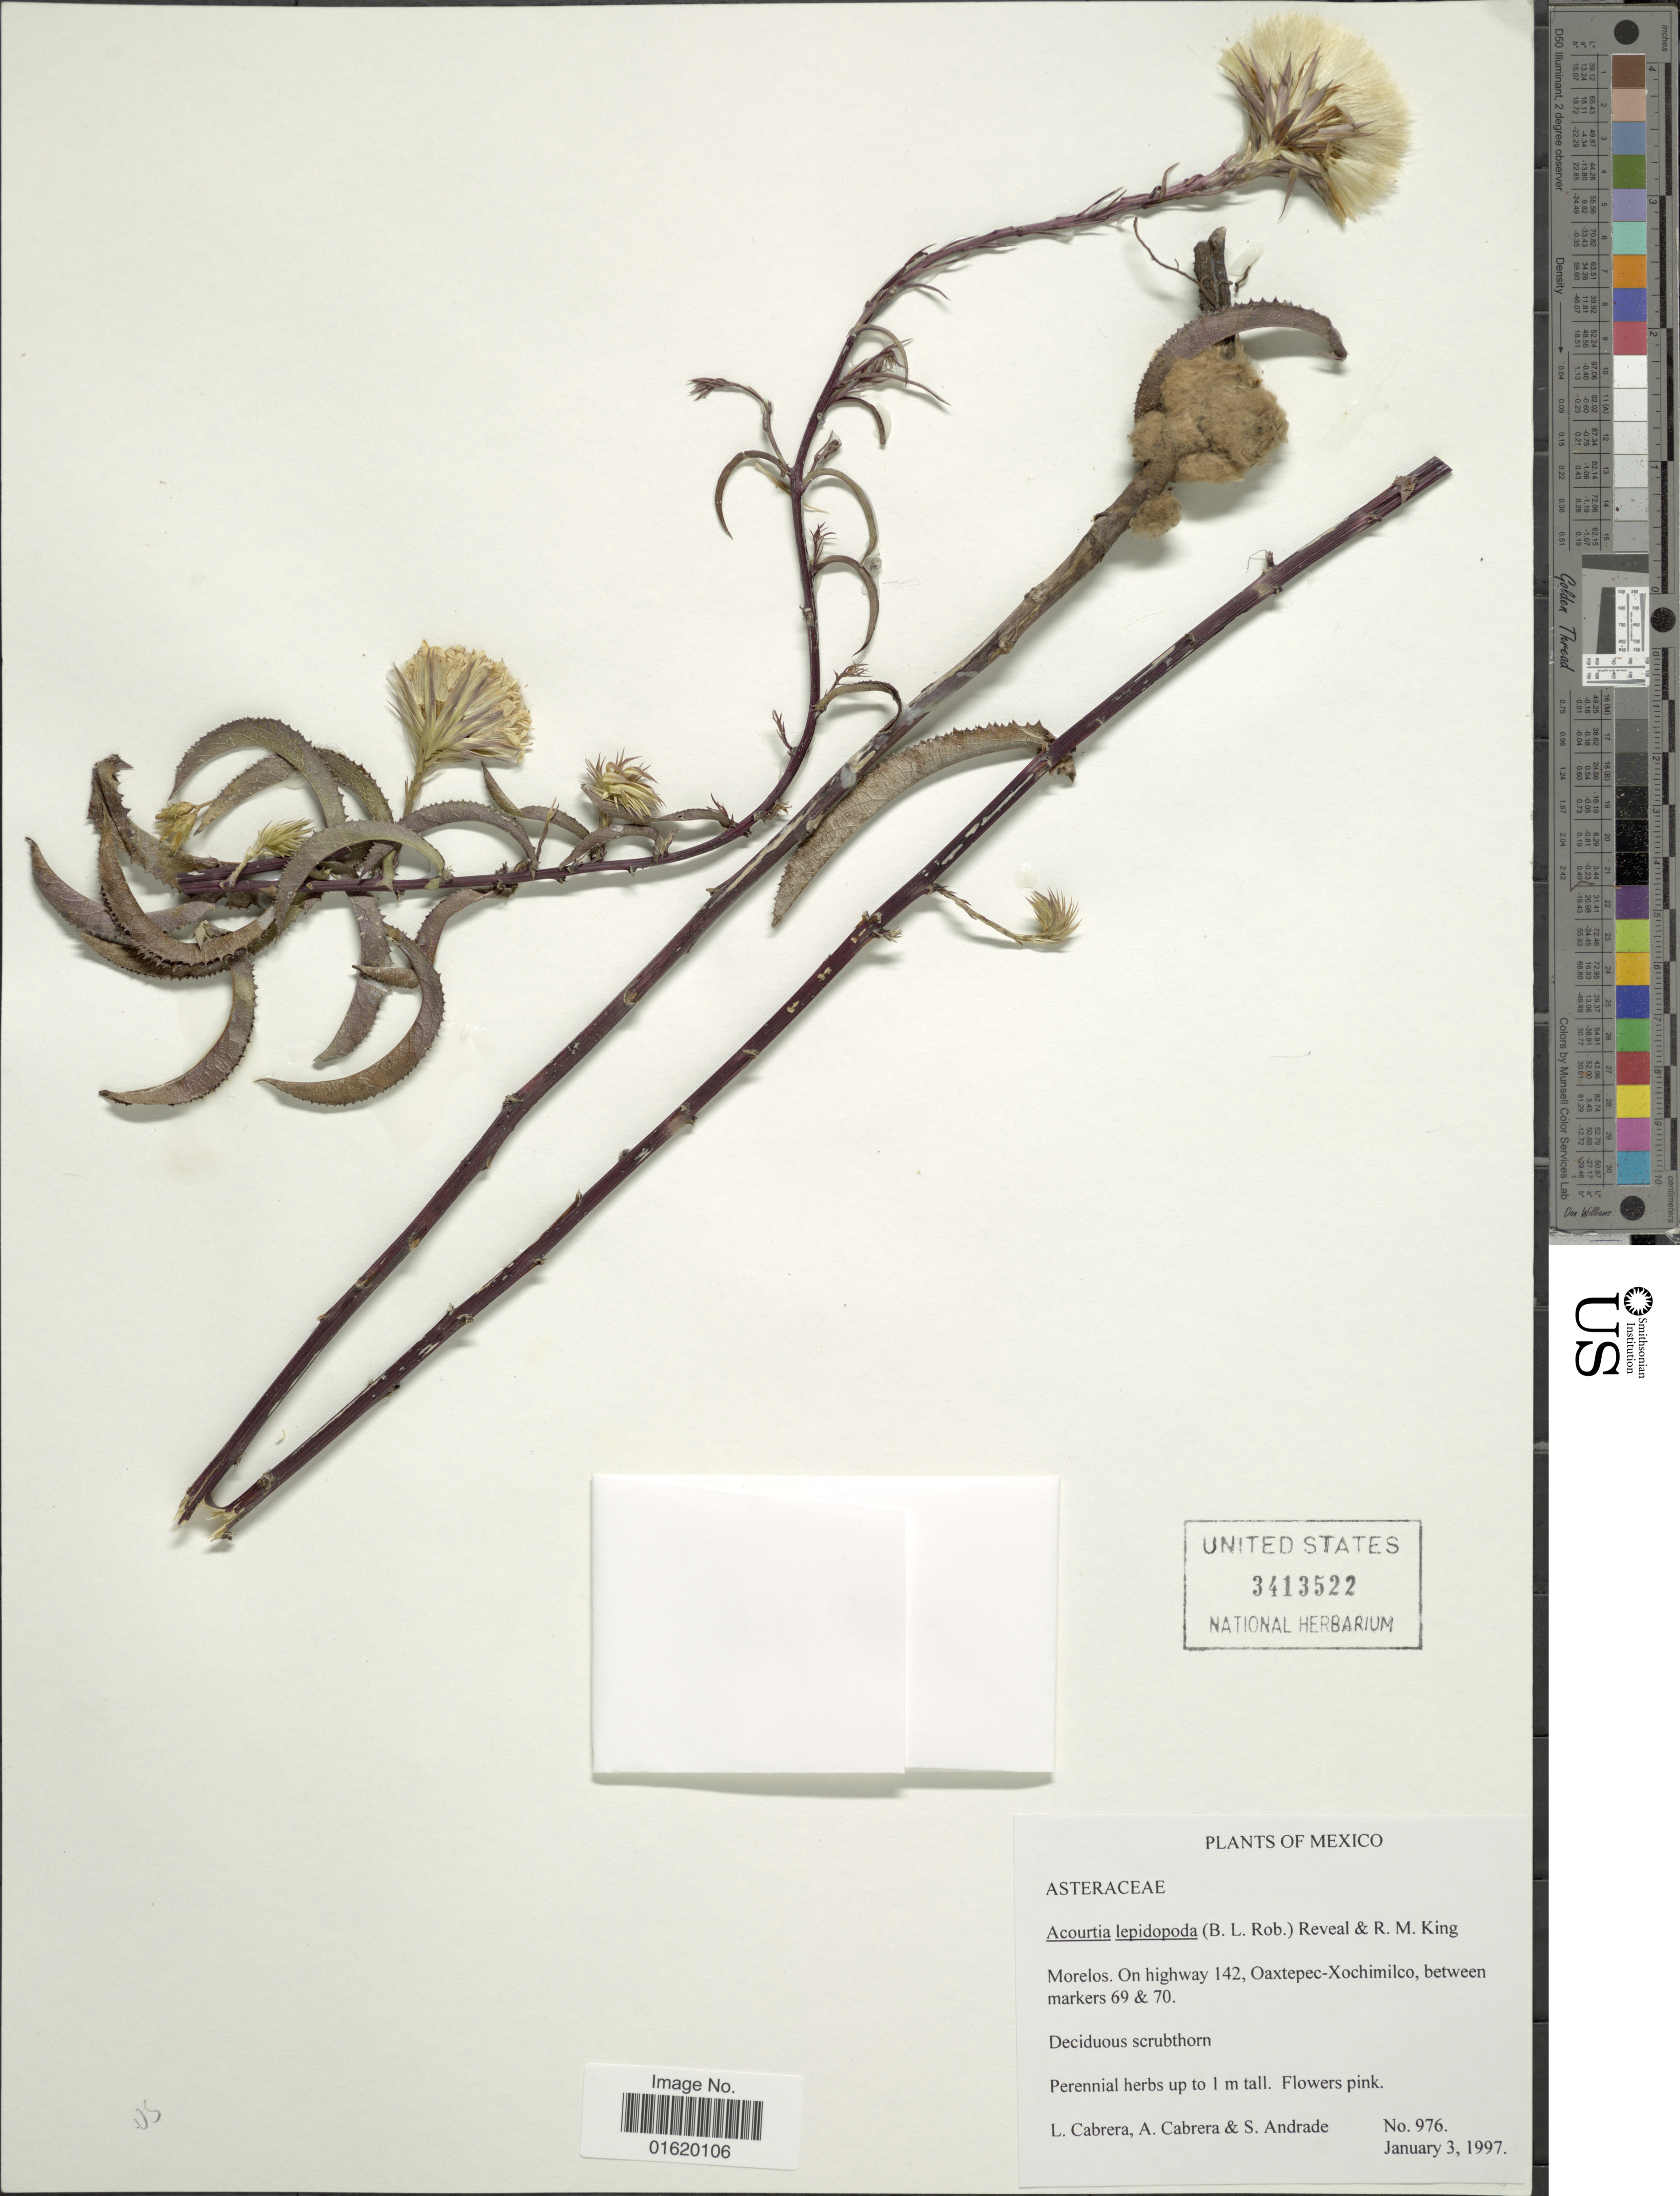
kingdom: Plantae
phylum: Tracheophyta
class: Magnoliopsida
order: Asterales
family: Asteraceae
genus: Acourtia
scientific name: Acourtia lepidopoda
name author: (B.L. Rob.) Reveal & R.M. King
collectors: L. Cabrera, A. Cabrera & S. Andrade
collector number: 976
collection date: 1997-01-03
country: Mexico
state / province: Morelos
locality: On highway 142, Oaxtepec-Xochimilco, between markers 69 & 70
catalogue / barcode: US 3413522